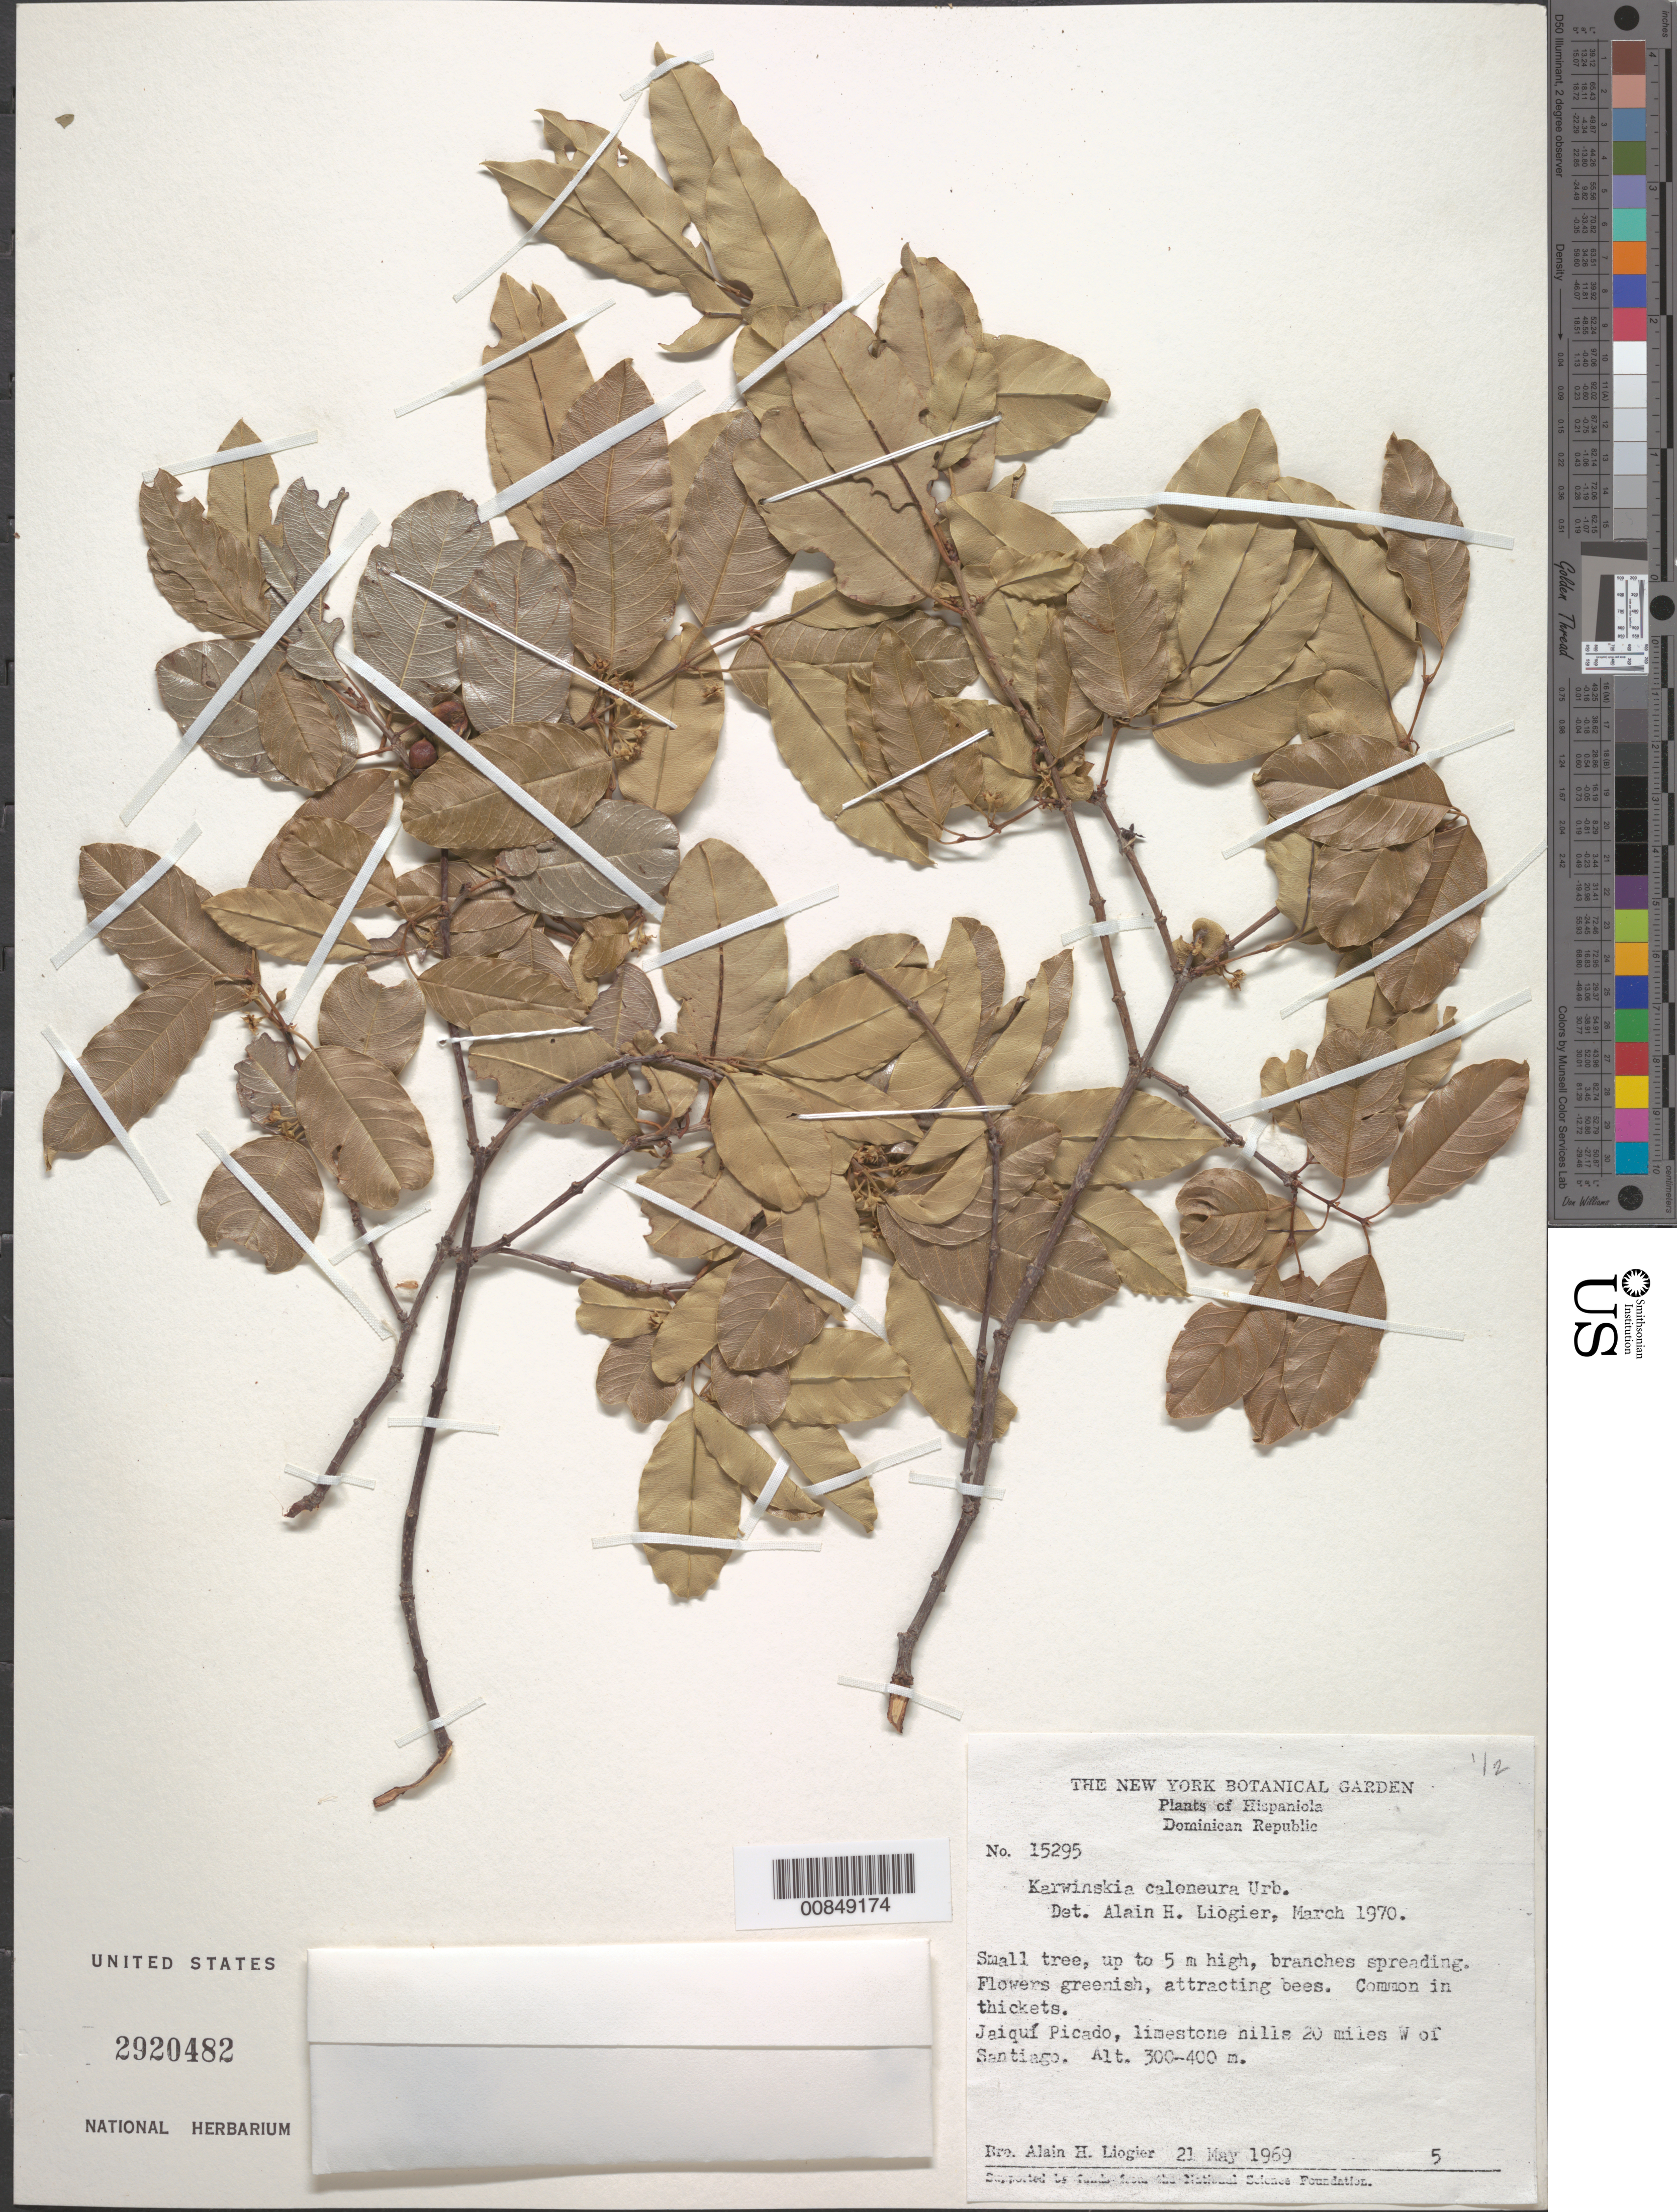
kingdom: Plantae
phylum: Tracheophyta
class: Magnoliopsida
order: Rosales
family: Rhamnaceae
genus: Karwinskia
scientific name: Karwinskia caloneura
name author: Urb.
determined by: Liogier, Alain H.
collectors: A. H. Liogier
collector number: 15295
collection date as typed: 21 May 1969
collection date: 1969-05-21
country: Dominican Republic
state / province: Santiago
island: Hispaniola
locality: Jaiquí Picado, 20 miles W of Santiago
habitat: In thickets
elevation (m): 300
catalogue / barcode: US 2920482